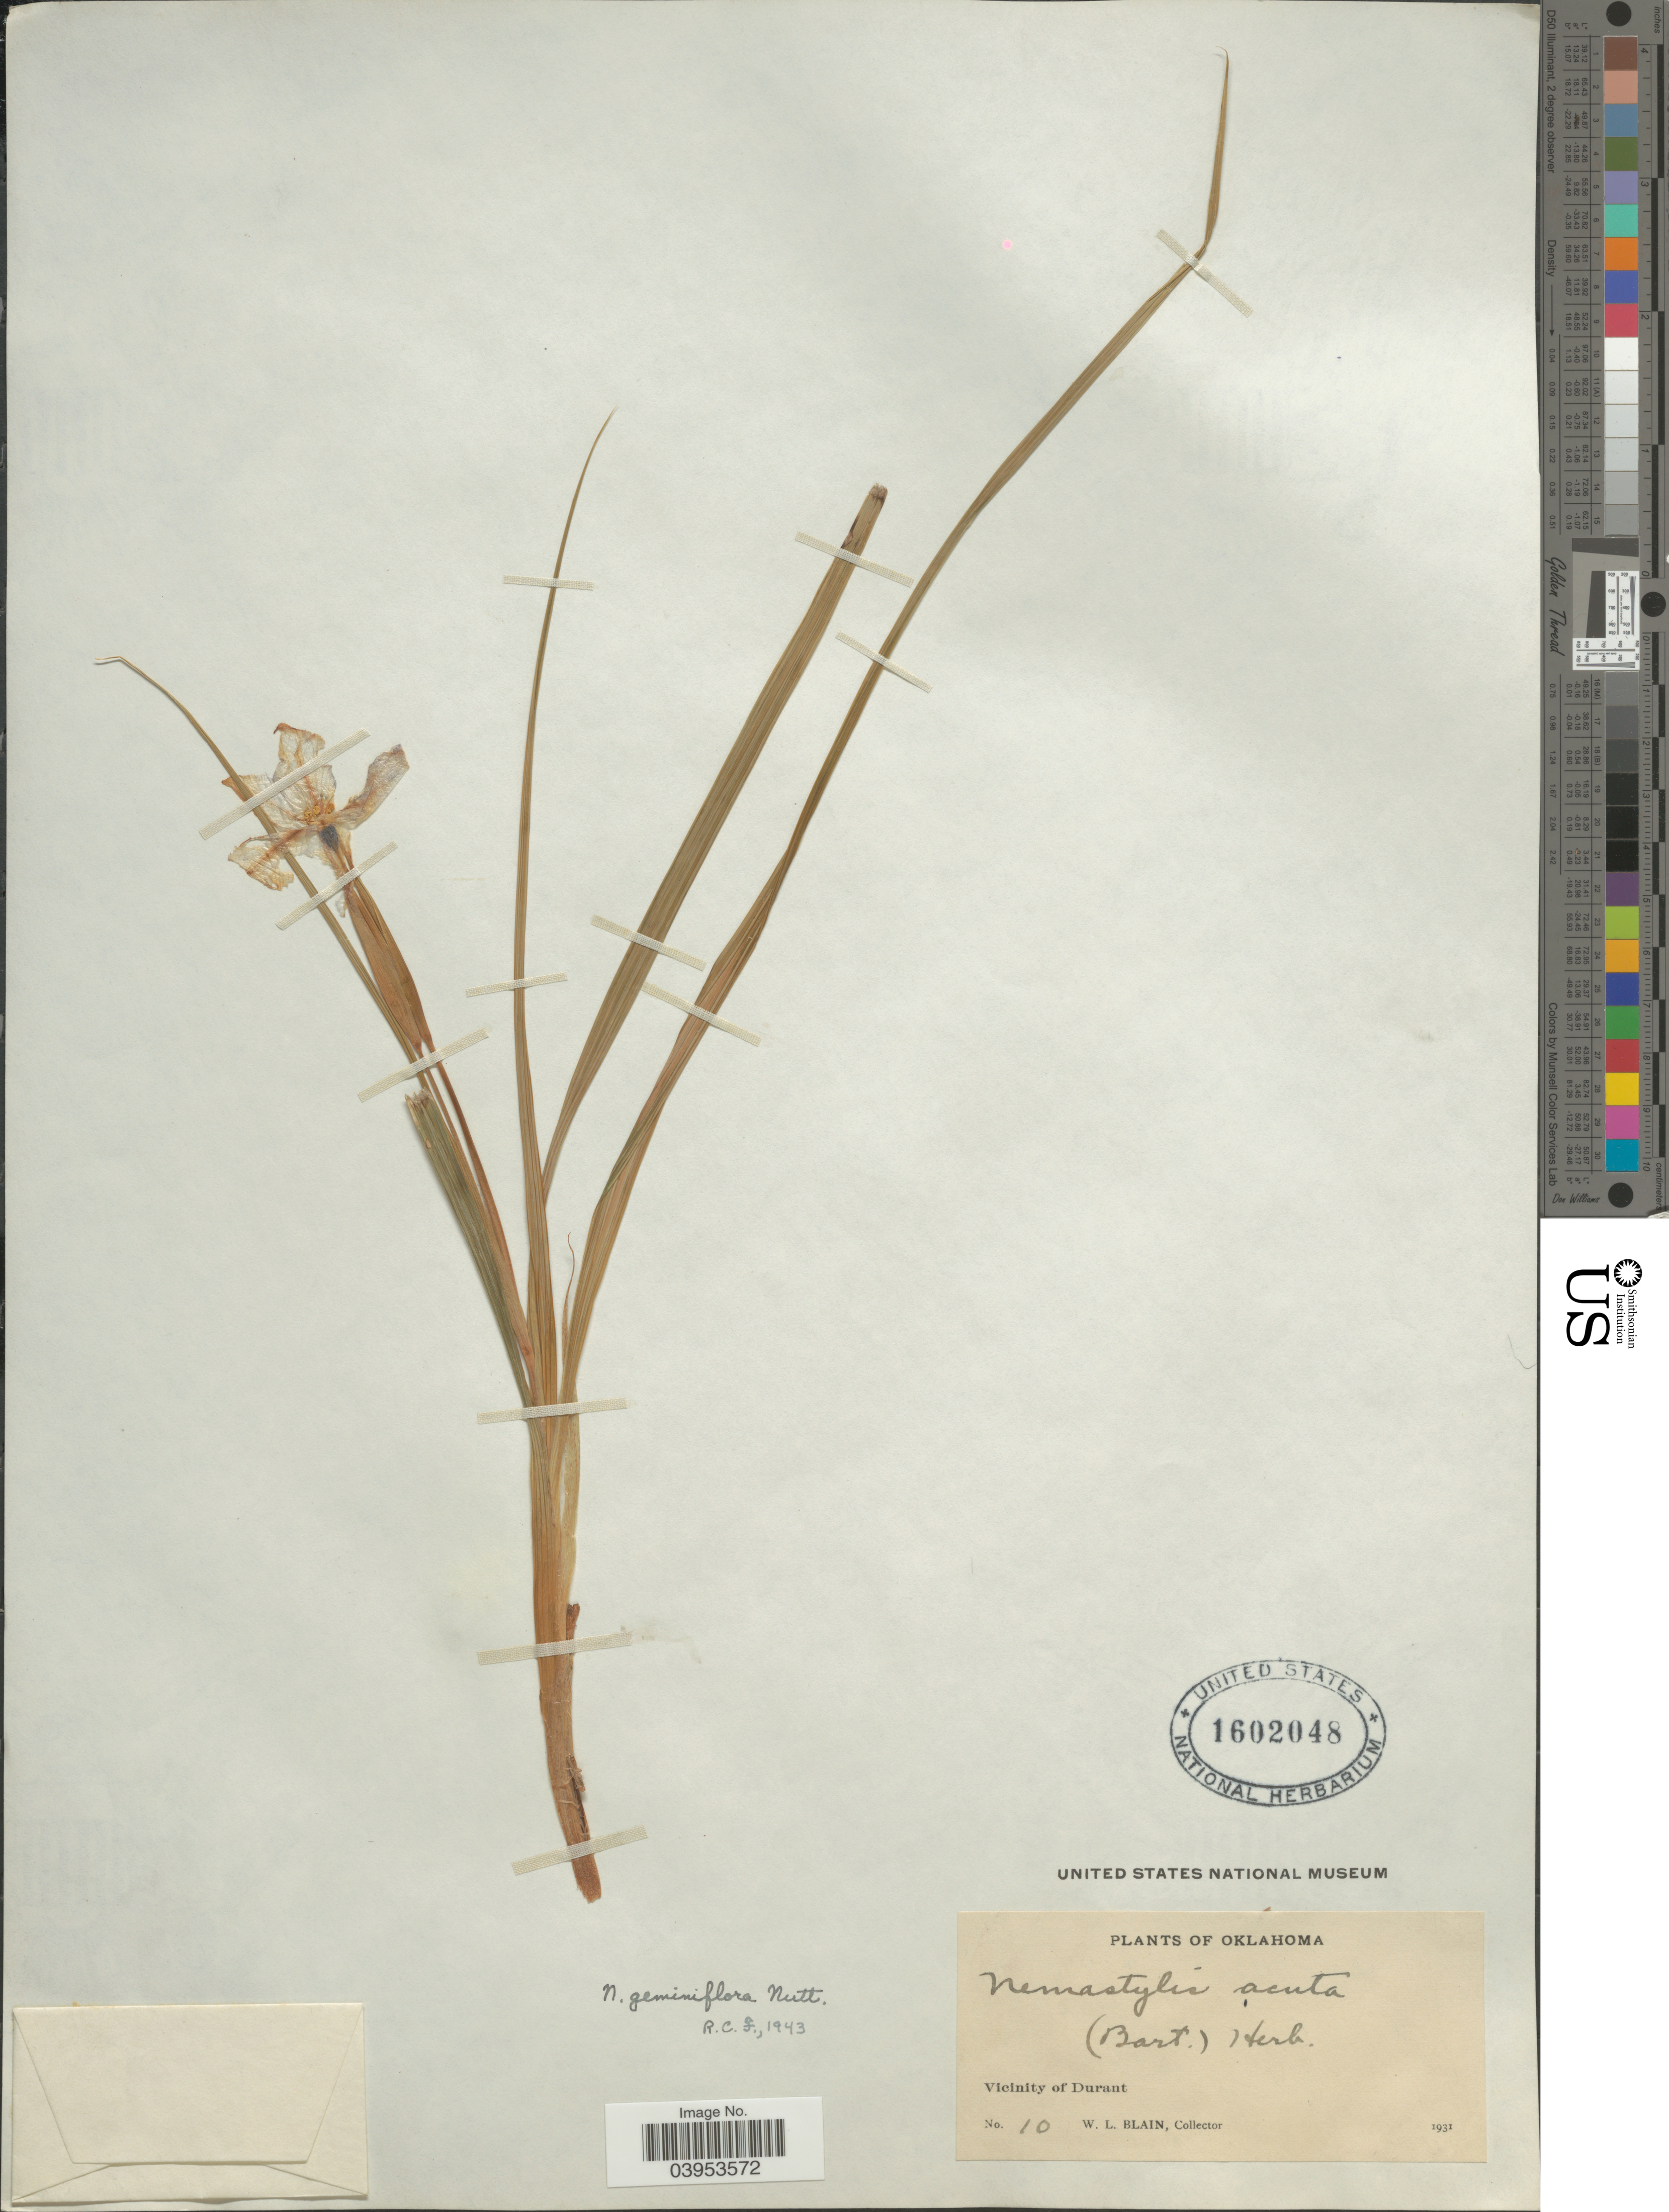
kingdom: Plantae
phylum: Tracheophyta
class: Liliopsida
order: Asparagales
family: Iridaceae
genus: Nemastylis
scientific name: Nemastylis geminiflora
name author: Nutt.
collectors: W. Blain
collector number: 10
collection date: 1931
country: United States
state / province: Oklahoma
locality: Vicinity of Durant.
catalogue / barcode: US 1602048